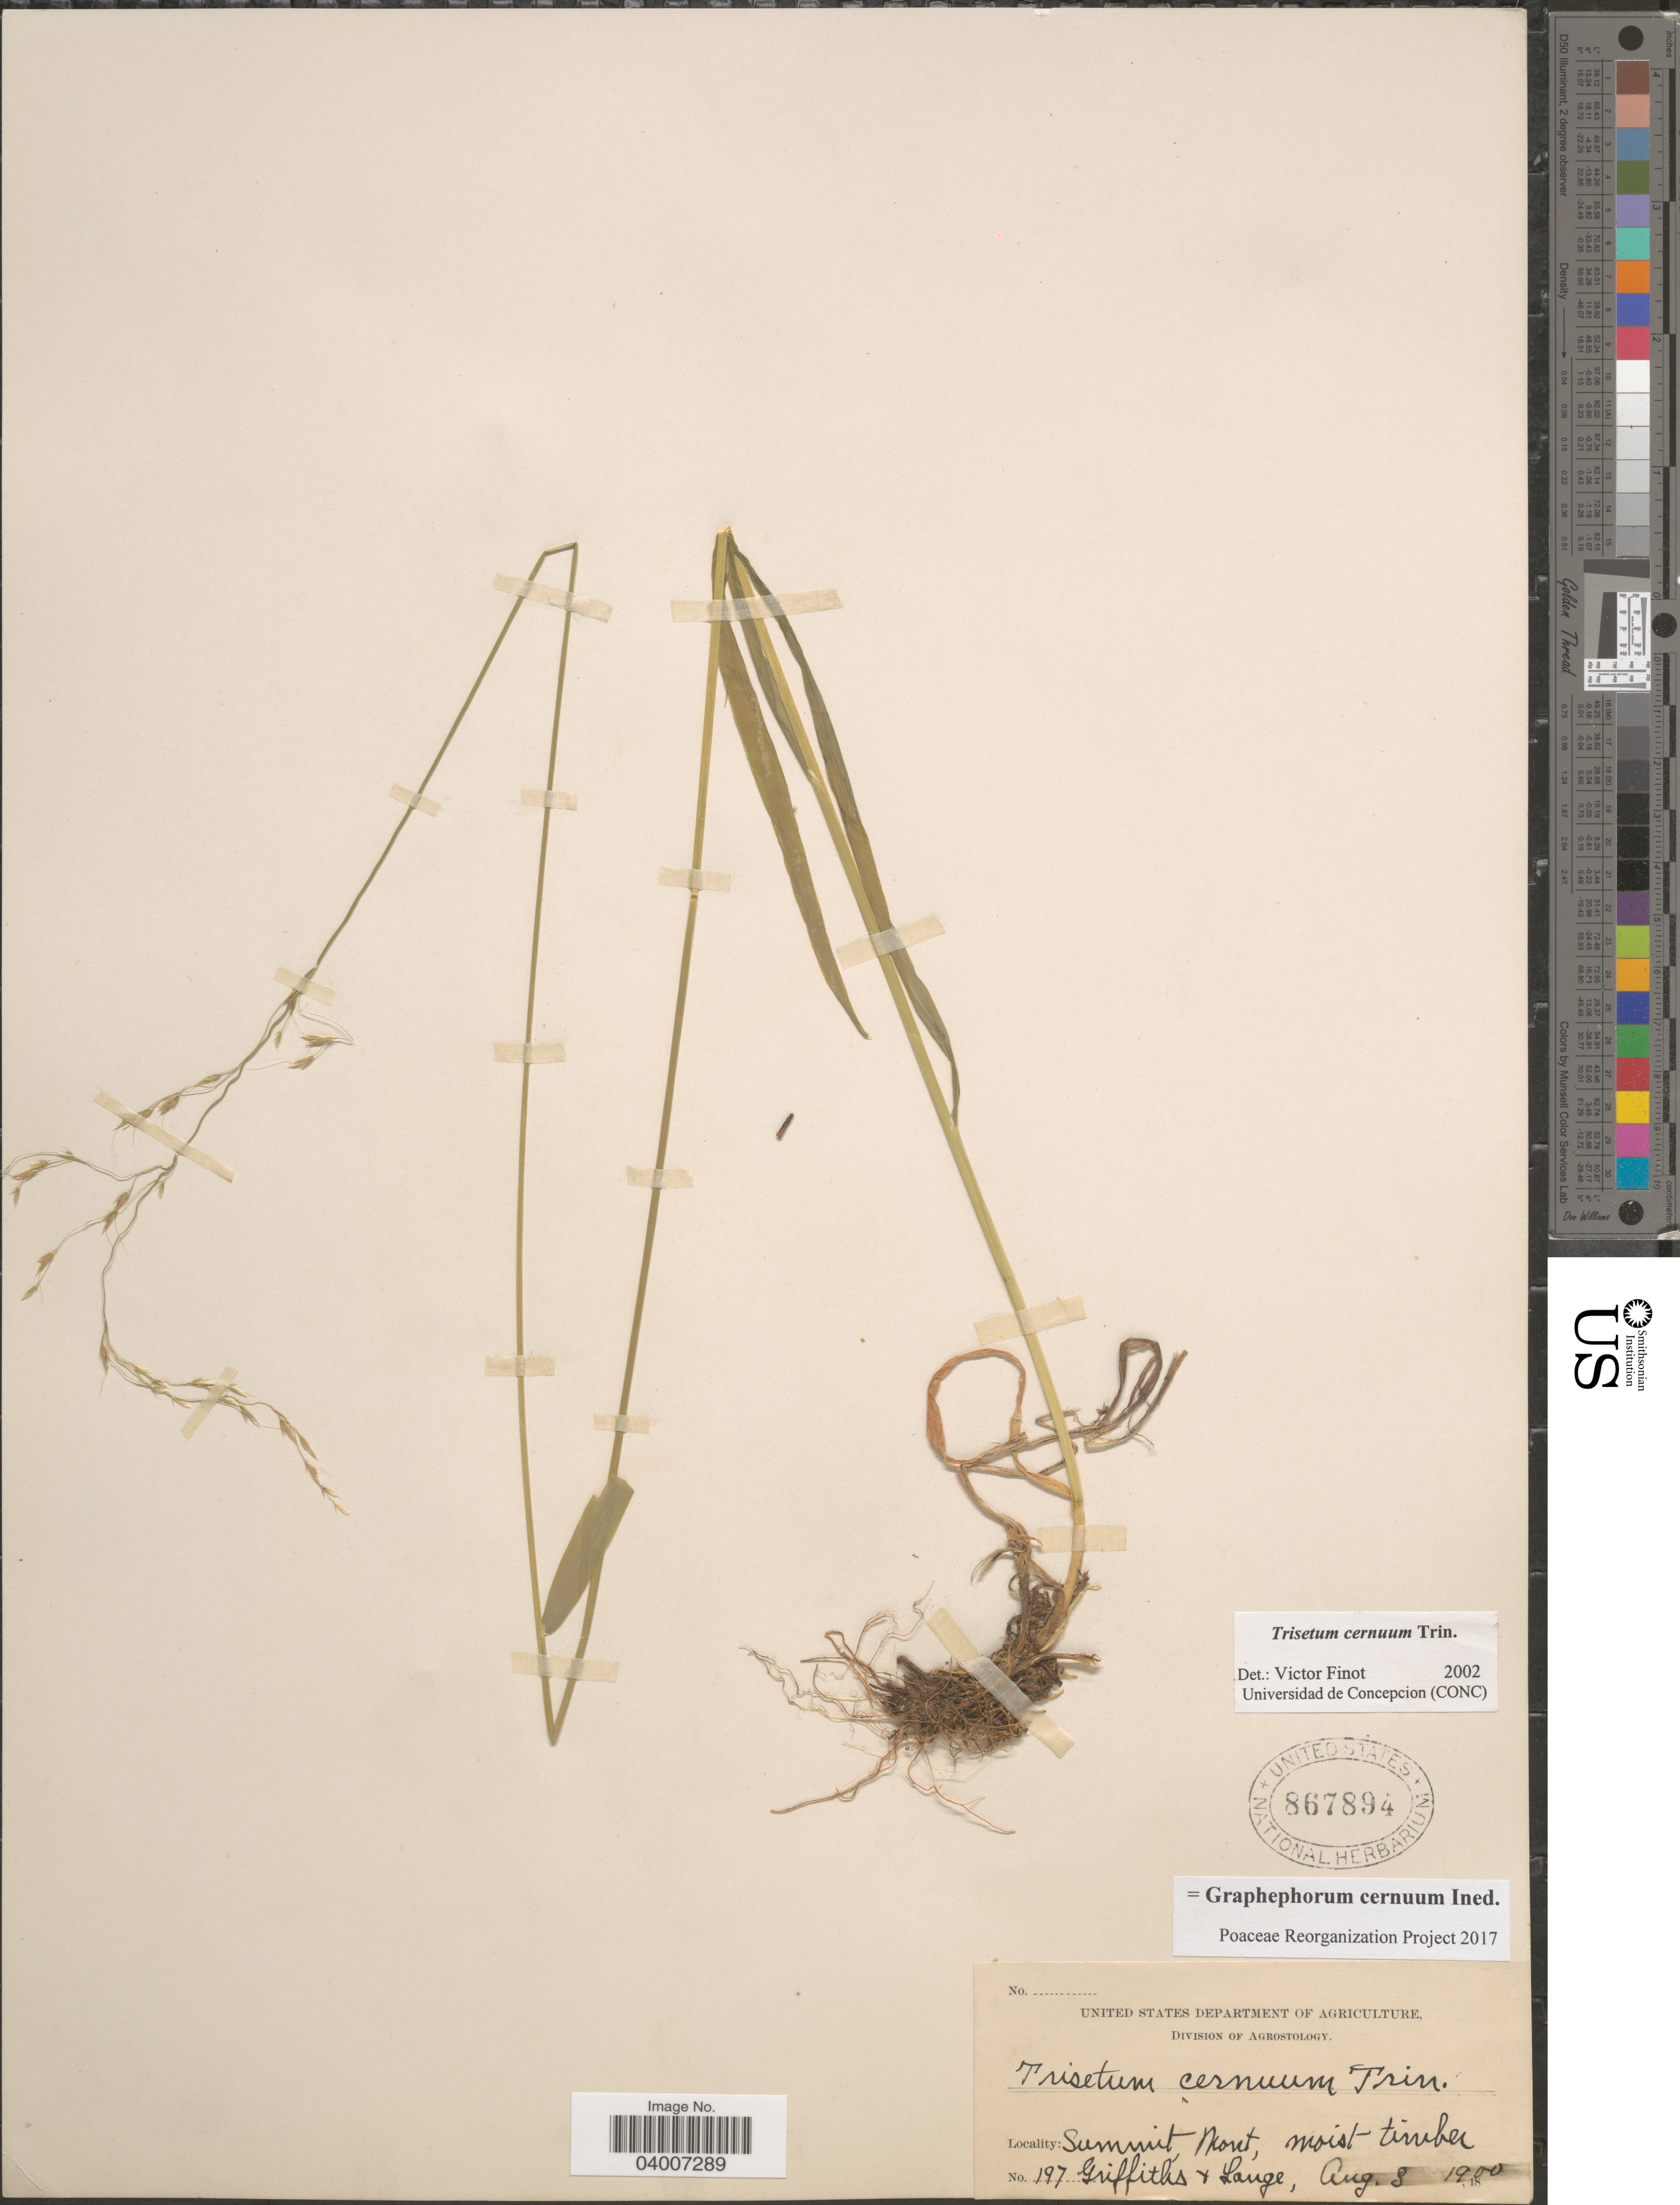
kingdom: Plantae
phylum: Tracheophyta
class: Liliopsida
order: Poales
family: Poaceae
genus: Graphephorum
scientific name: Graphephorum cernuum ined.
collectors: -- Griffiths & -- Lange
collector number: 197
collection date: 1900-08-03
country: United States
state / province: Montana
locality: Summit.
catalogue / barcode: US 867894